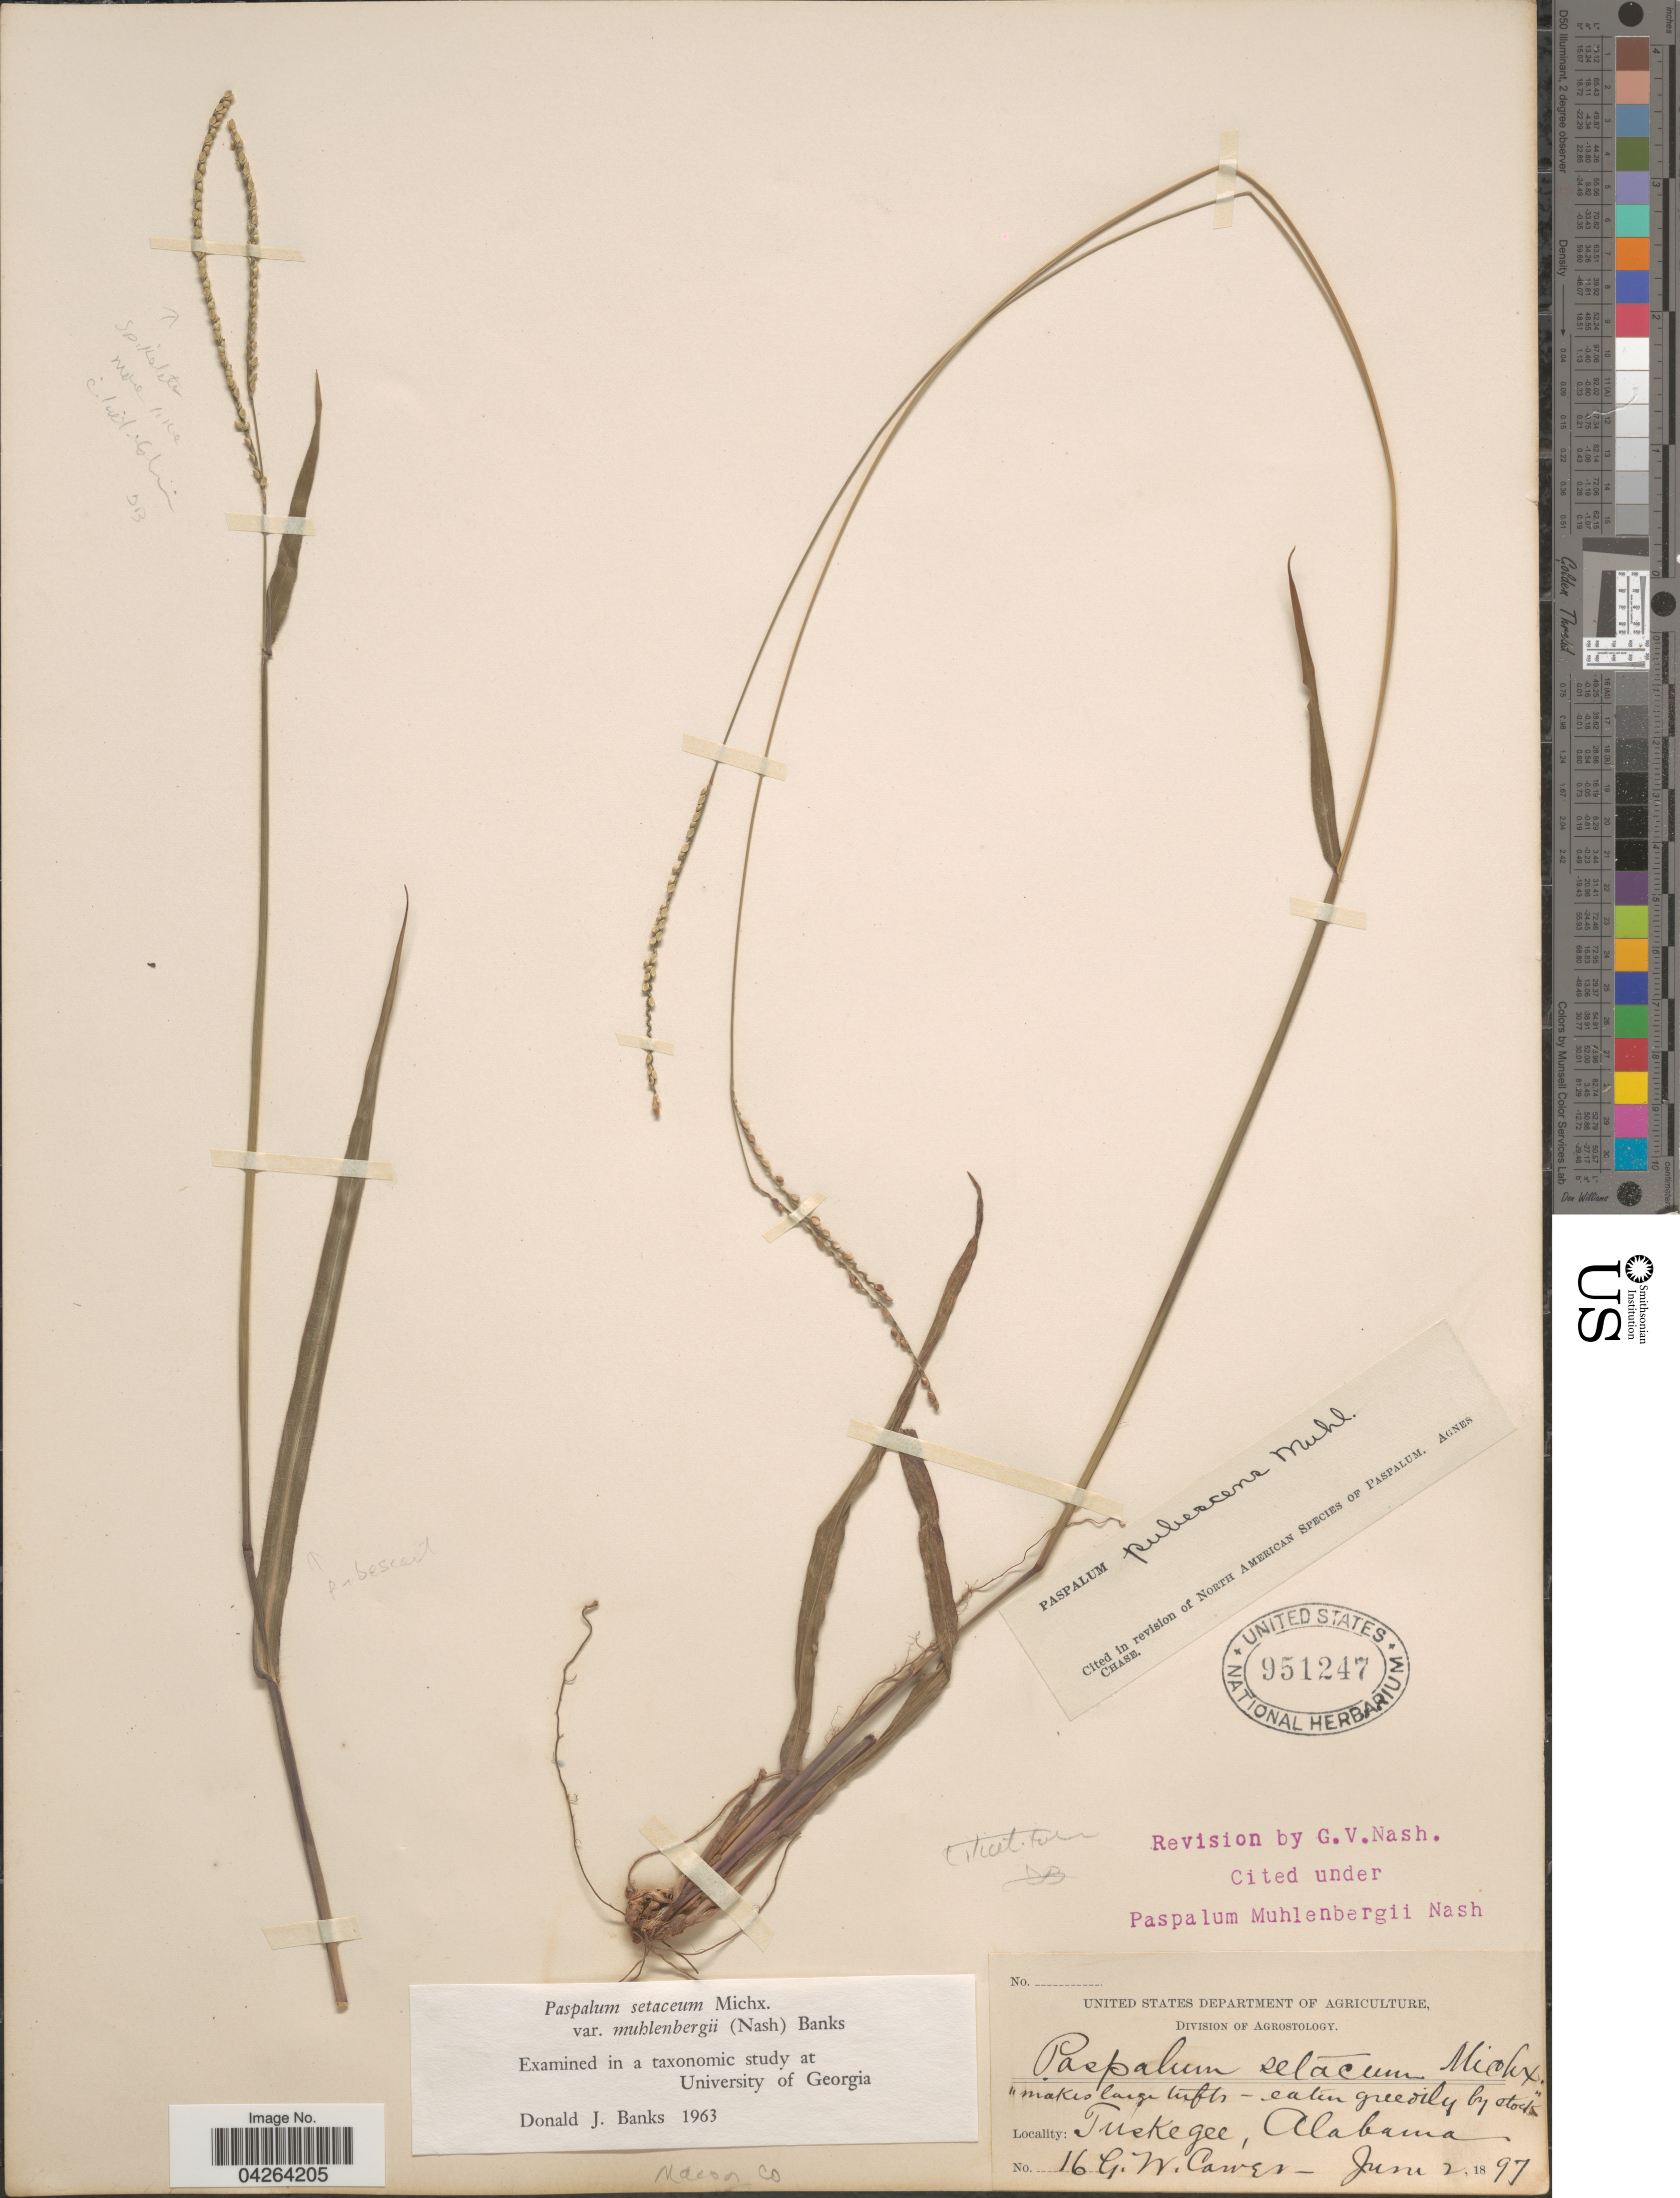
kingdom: Plantae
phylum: Tracheophyta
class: Liliopsida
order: Poales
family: Poaceae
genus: Paspalum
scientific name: Paspalum setaceum var. muhlenbergii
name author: (Nash) D.J. Banks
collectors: G. Carver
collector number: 16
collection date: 1897-06-02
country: United States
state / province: Alabama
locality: Tuskegee.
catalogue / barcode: US 951247